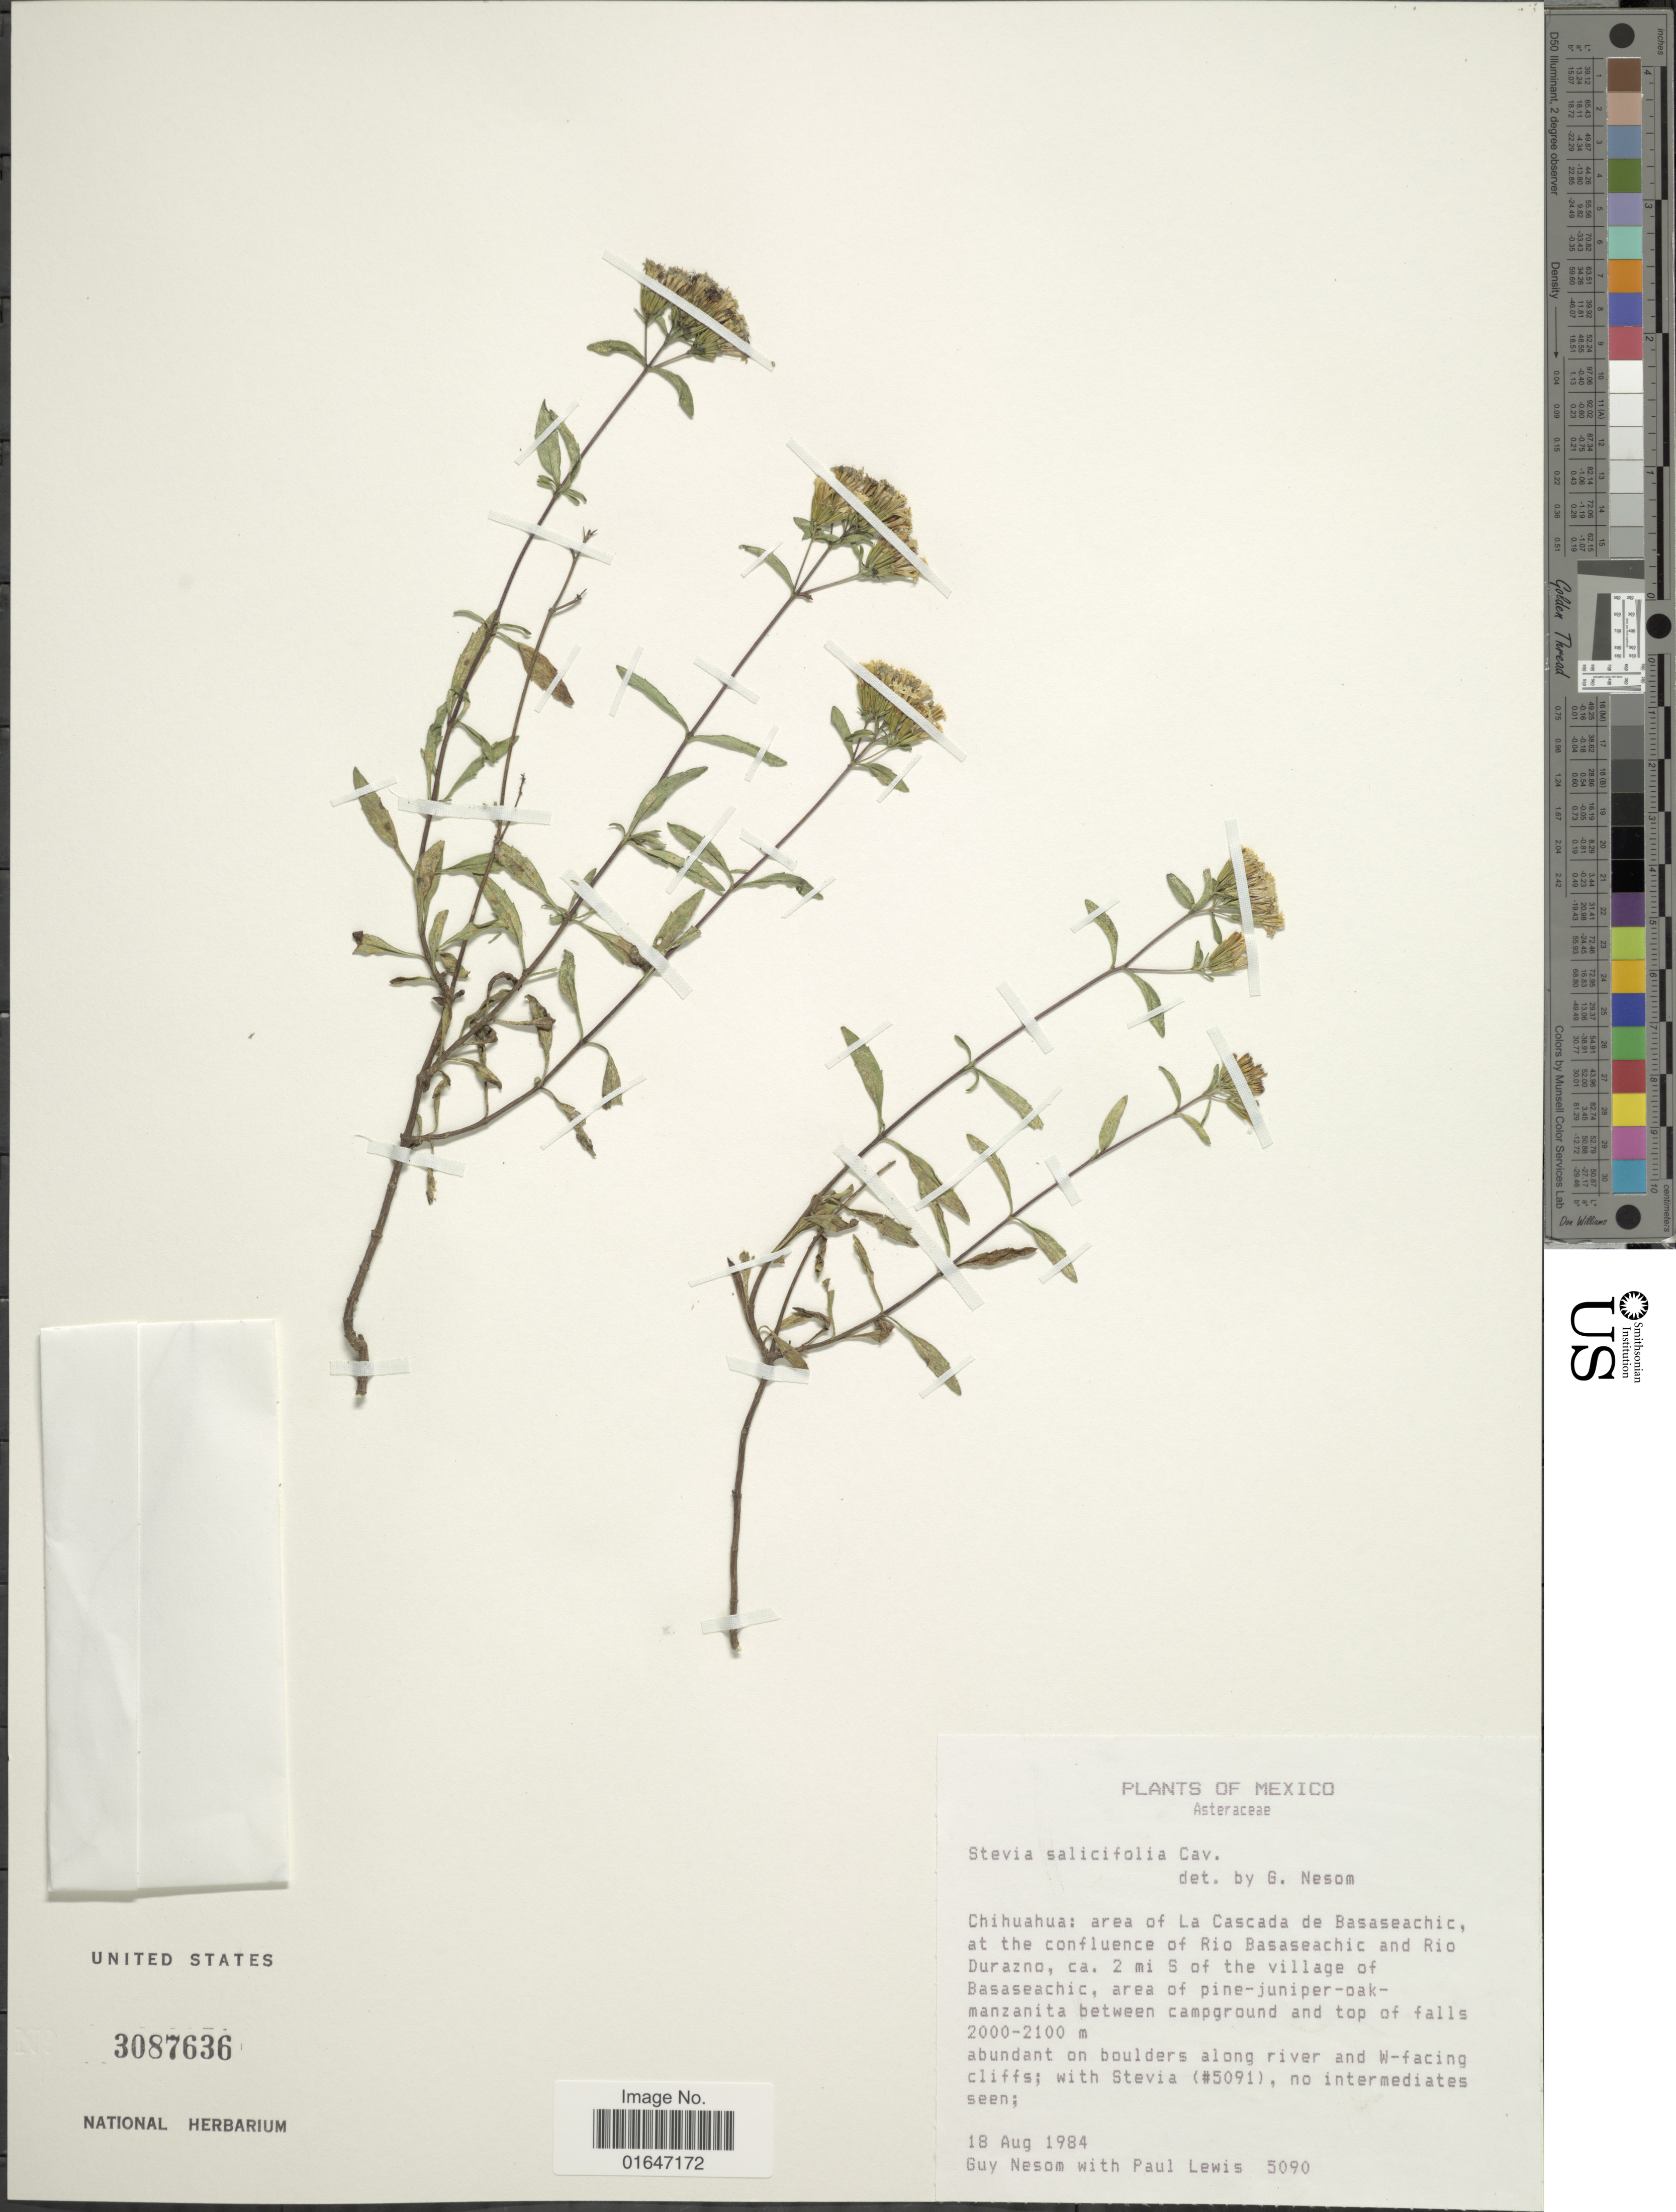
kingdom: Plantae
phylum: Tracheophyta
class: Magnoliopsida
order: Asterales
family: Asteraceae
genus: Stevia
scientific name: Stevia salicifolia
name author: Cav.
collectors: G. Nesom & P. O. Lewis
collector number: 5090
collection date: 1984-08-18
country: Mexico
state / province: Chihuahua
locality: Area of La Cascada de Basaseachic at the confleunce of Rio Basaseachic and Rio Durazno, ca 2 mi S of the village of Basaseachic, area of pine - juniper - oak - manzanita between campground and top of falss.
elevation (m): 2000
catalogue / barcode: US 3087636